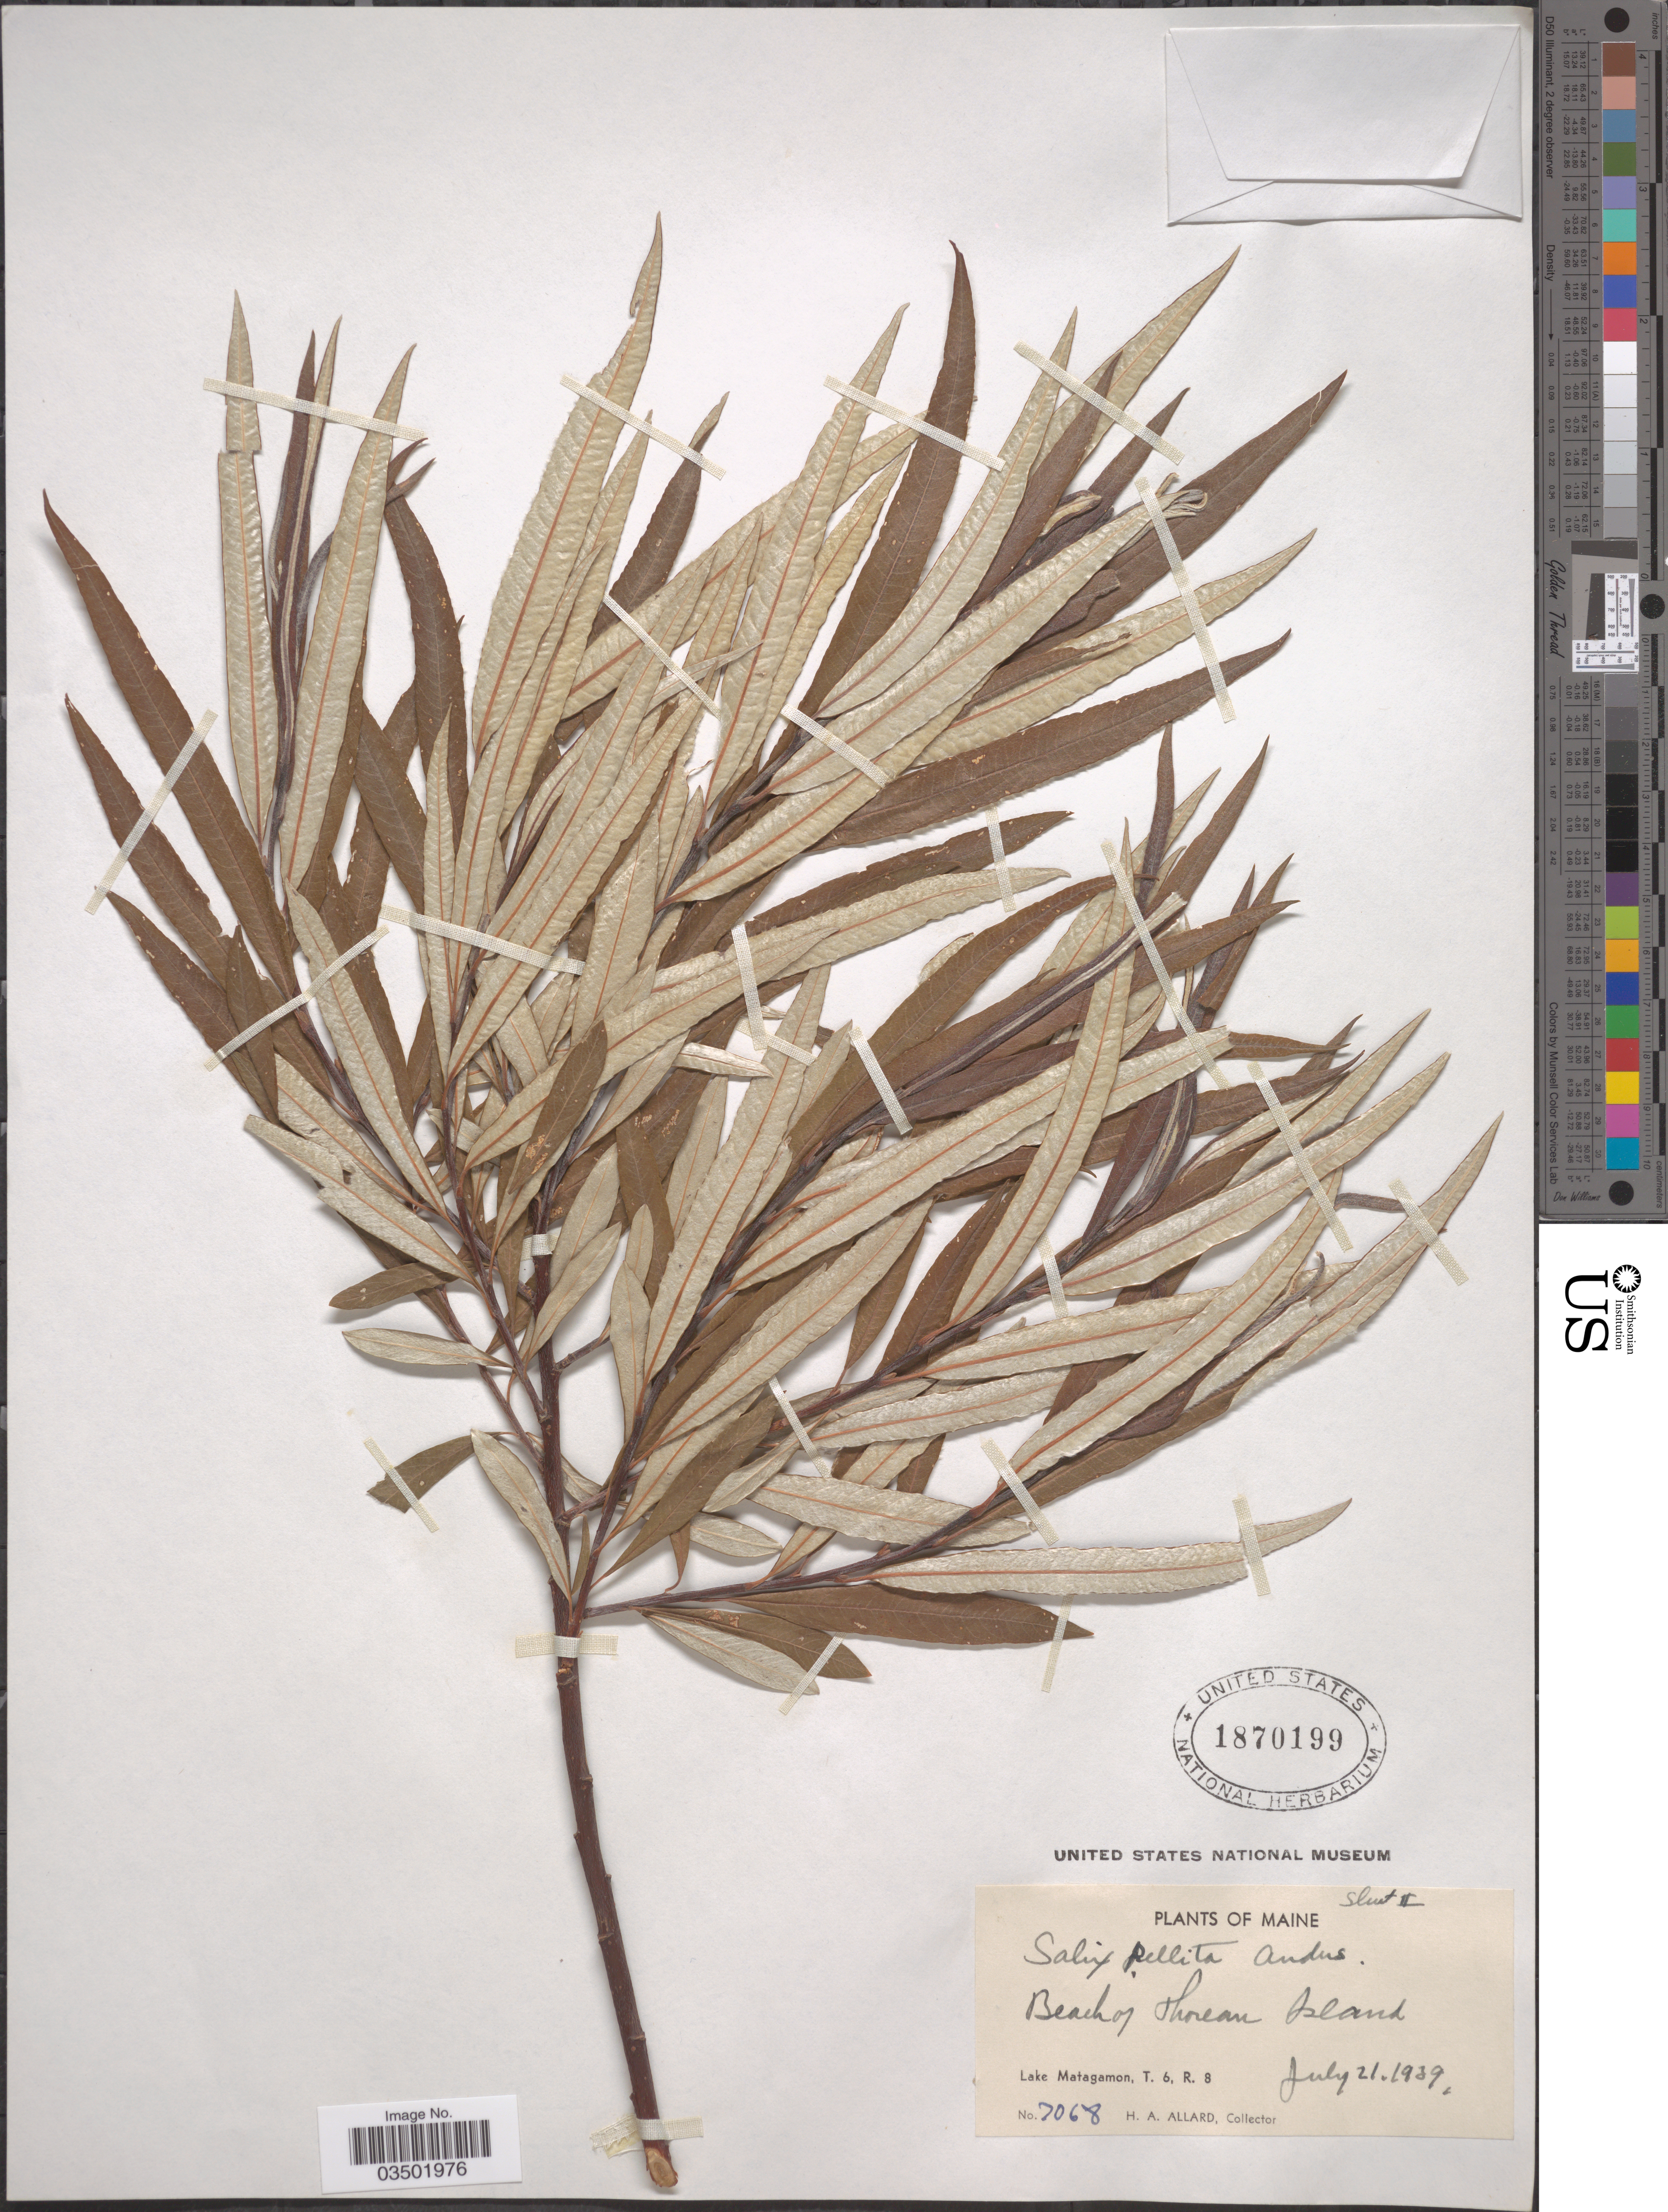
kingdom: Plantae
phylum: Tracheophyta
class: Magnoliopsida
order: Malpighiales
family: Salicaceae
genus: Salix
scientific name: Salix pellita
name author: (Andersson) Bebb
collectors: H. A. Allard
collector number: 7068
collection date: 1939-07-21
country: United States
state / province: Maine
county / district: Piscataquis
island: Thoreau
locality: Beach of Thoreau Island. Lake Matagamon, T. 6, R. 8.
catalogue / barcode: US 1870199